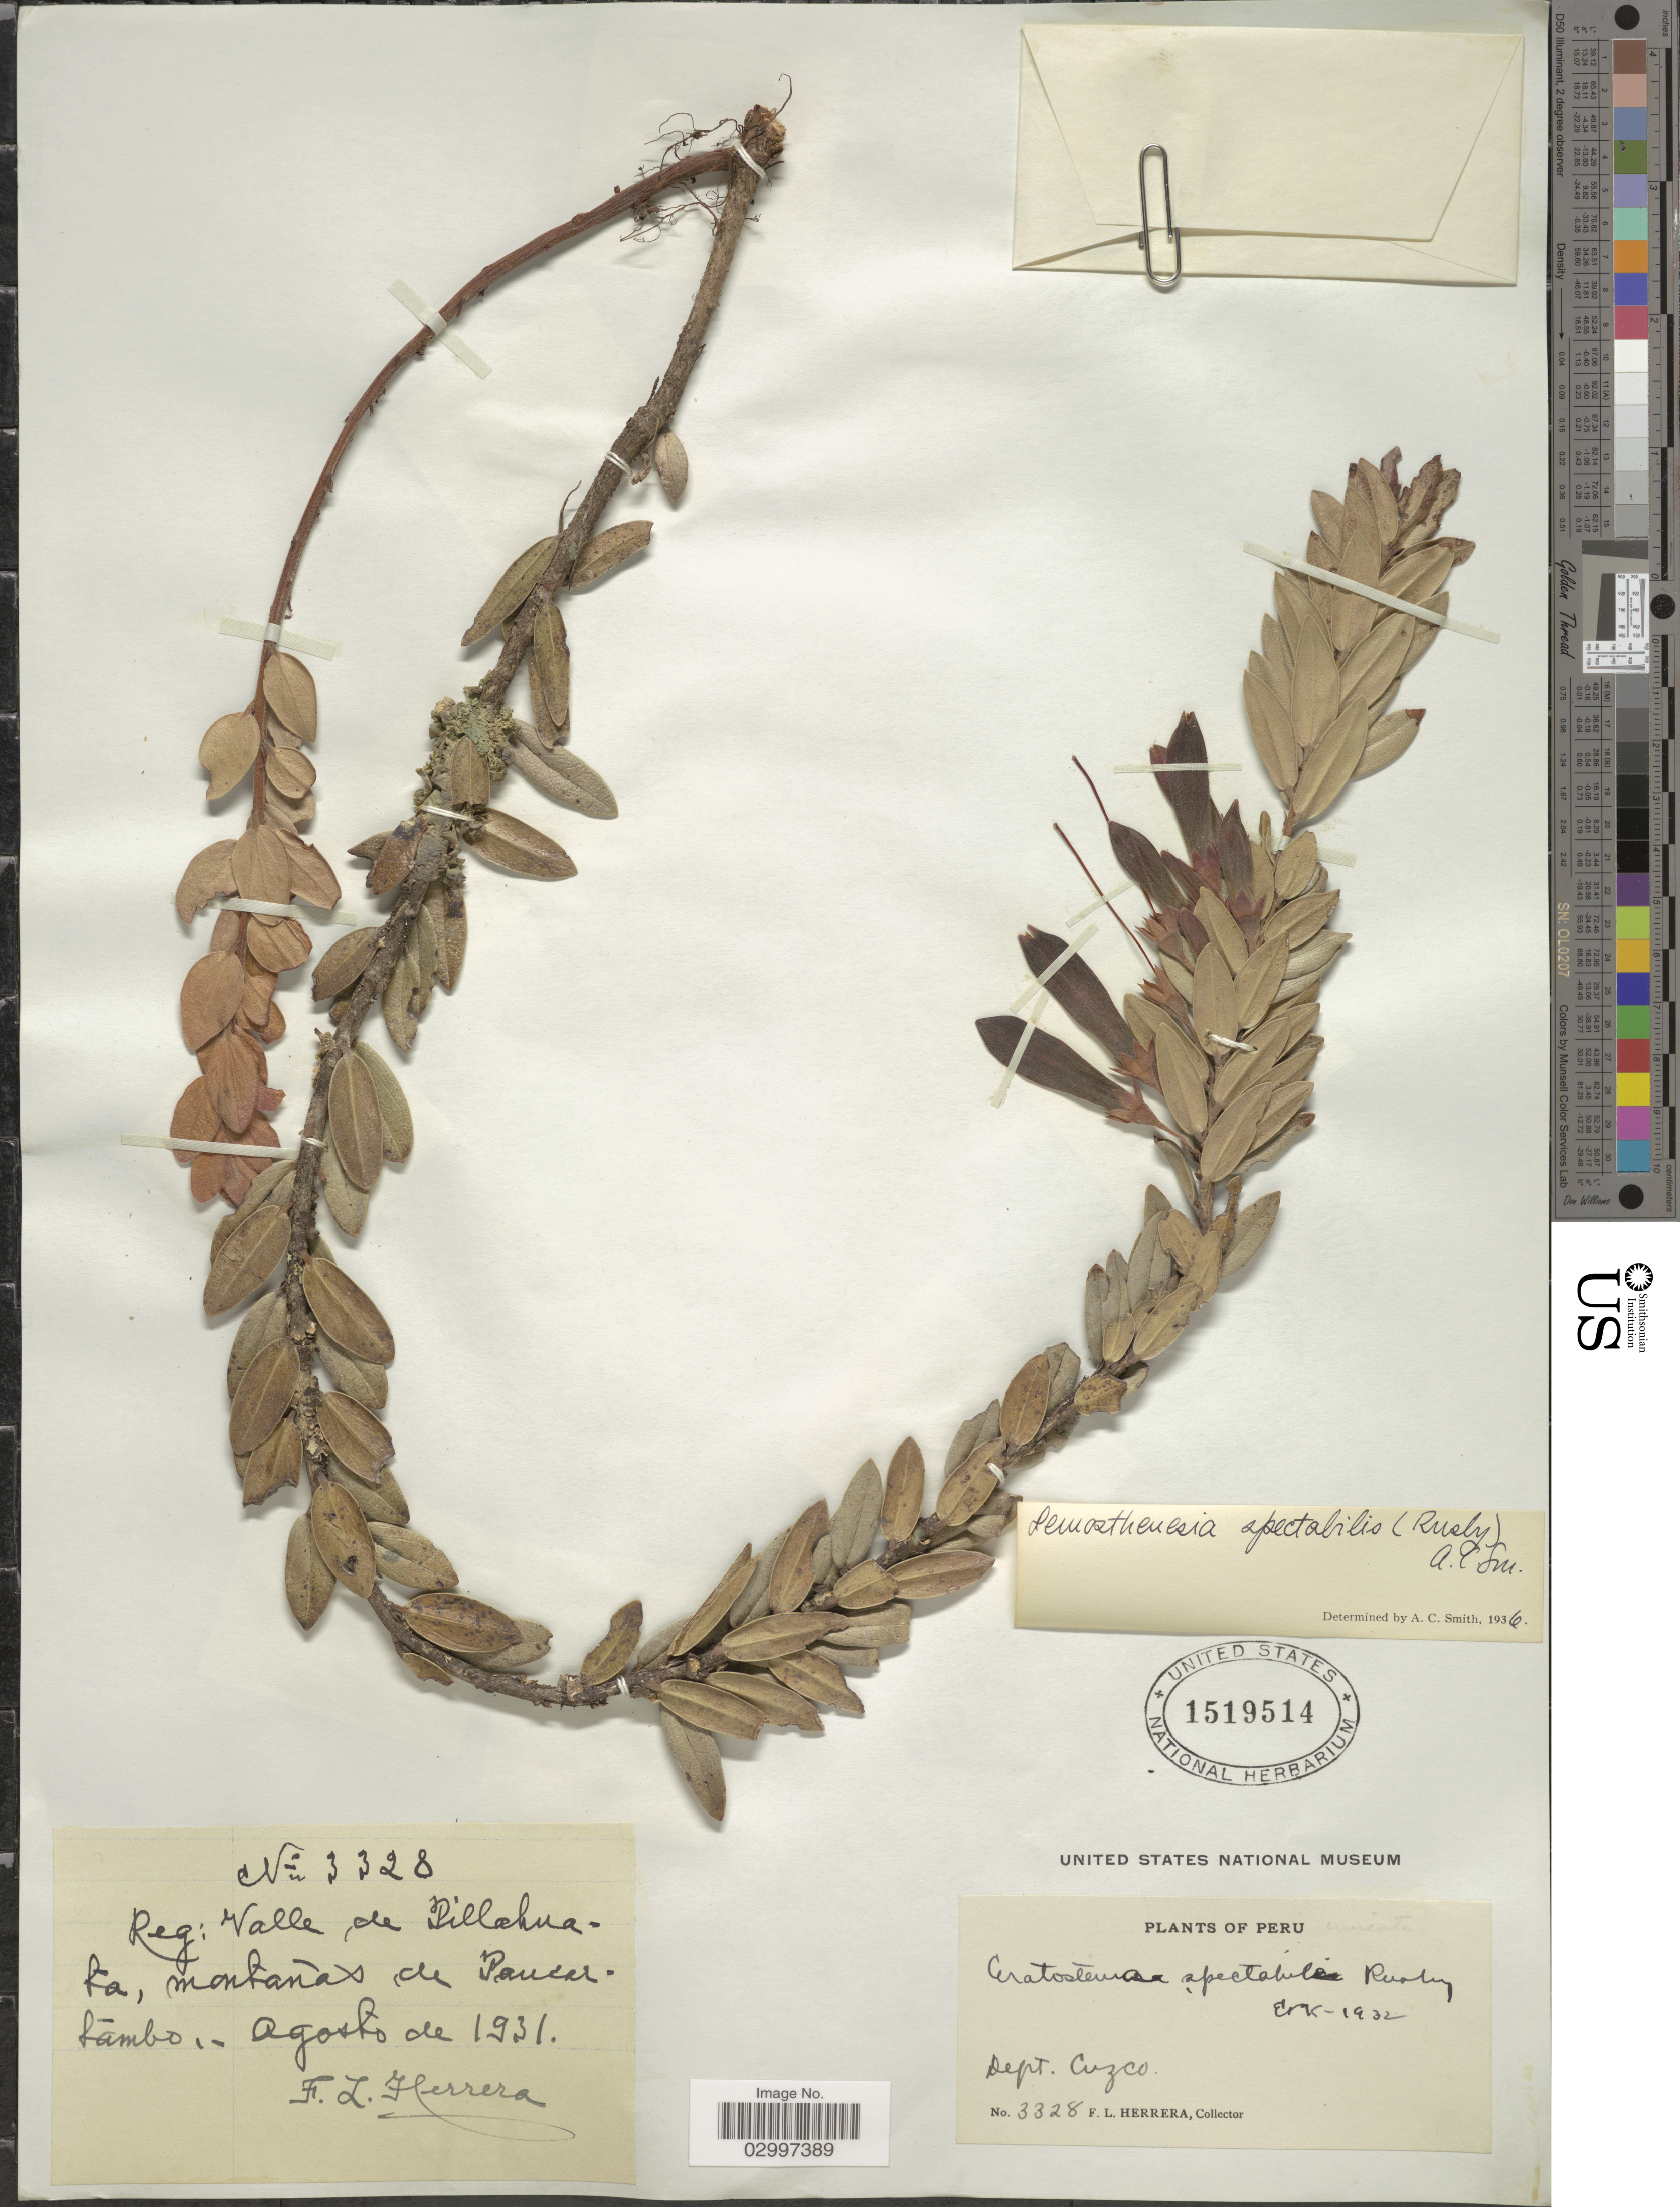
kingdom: Plantae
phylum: Tracheophyta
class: Magnoliopsida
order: Ericales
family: Ericaceae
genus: Demosthenesia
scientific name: Demosthenesia spectabilis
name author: (Rusby) A.C. Sm.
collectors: F. L. Herrera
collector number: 3328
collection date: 1931-08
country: Peru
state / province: Cusco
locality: Reg. Valle de Pillahuata, montañas de Paucartambo, Dept. Cuzco.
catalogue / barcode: US 1519514